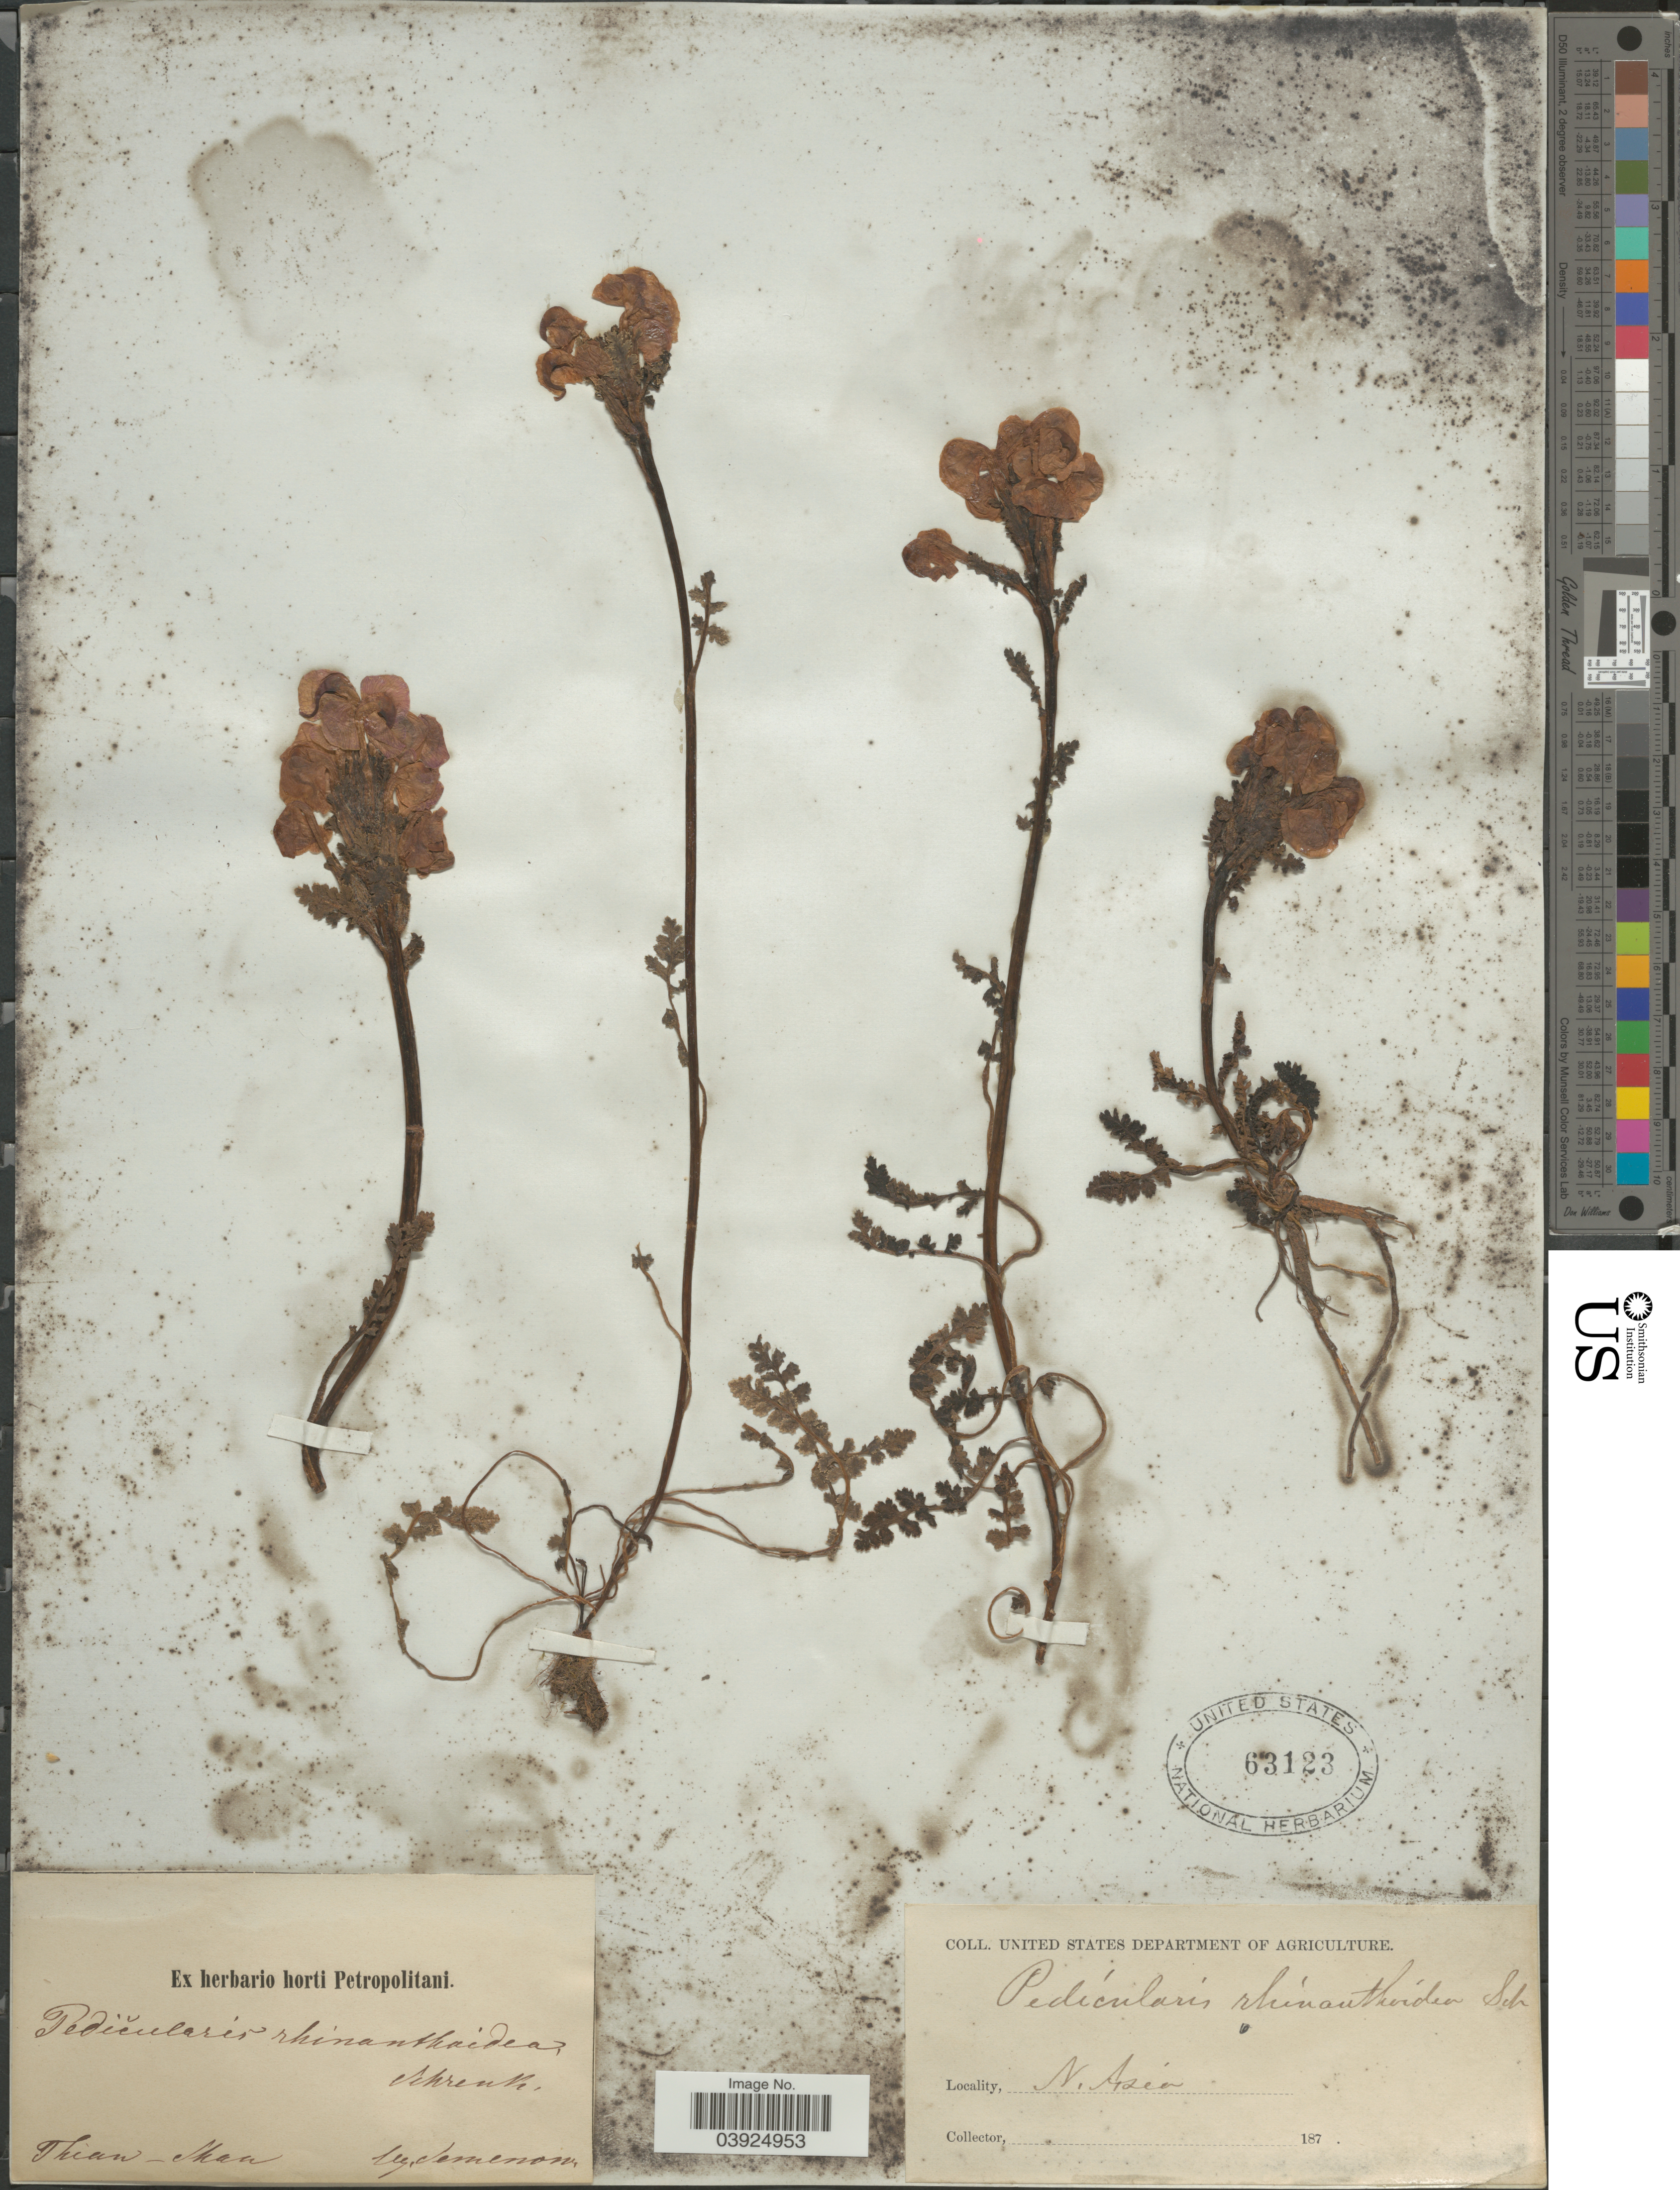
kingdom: Plantae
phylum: Tracheophyta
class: Magnoliopsida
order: Lamiales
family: Orobanchaceae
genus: Pedicularis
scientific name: Pedicularis rhinanthoides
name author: Schrenk ex Fisch. & C.A. Mey.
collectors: P. P. Semenov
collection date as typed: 187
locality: N. Asia. Thian-Shan.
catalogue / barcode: US 63123